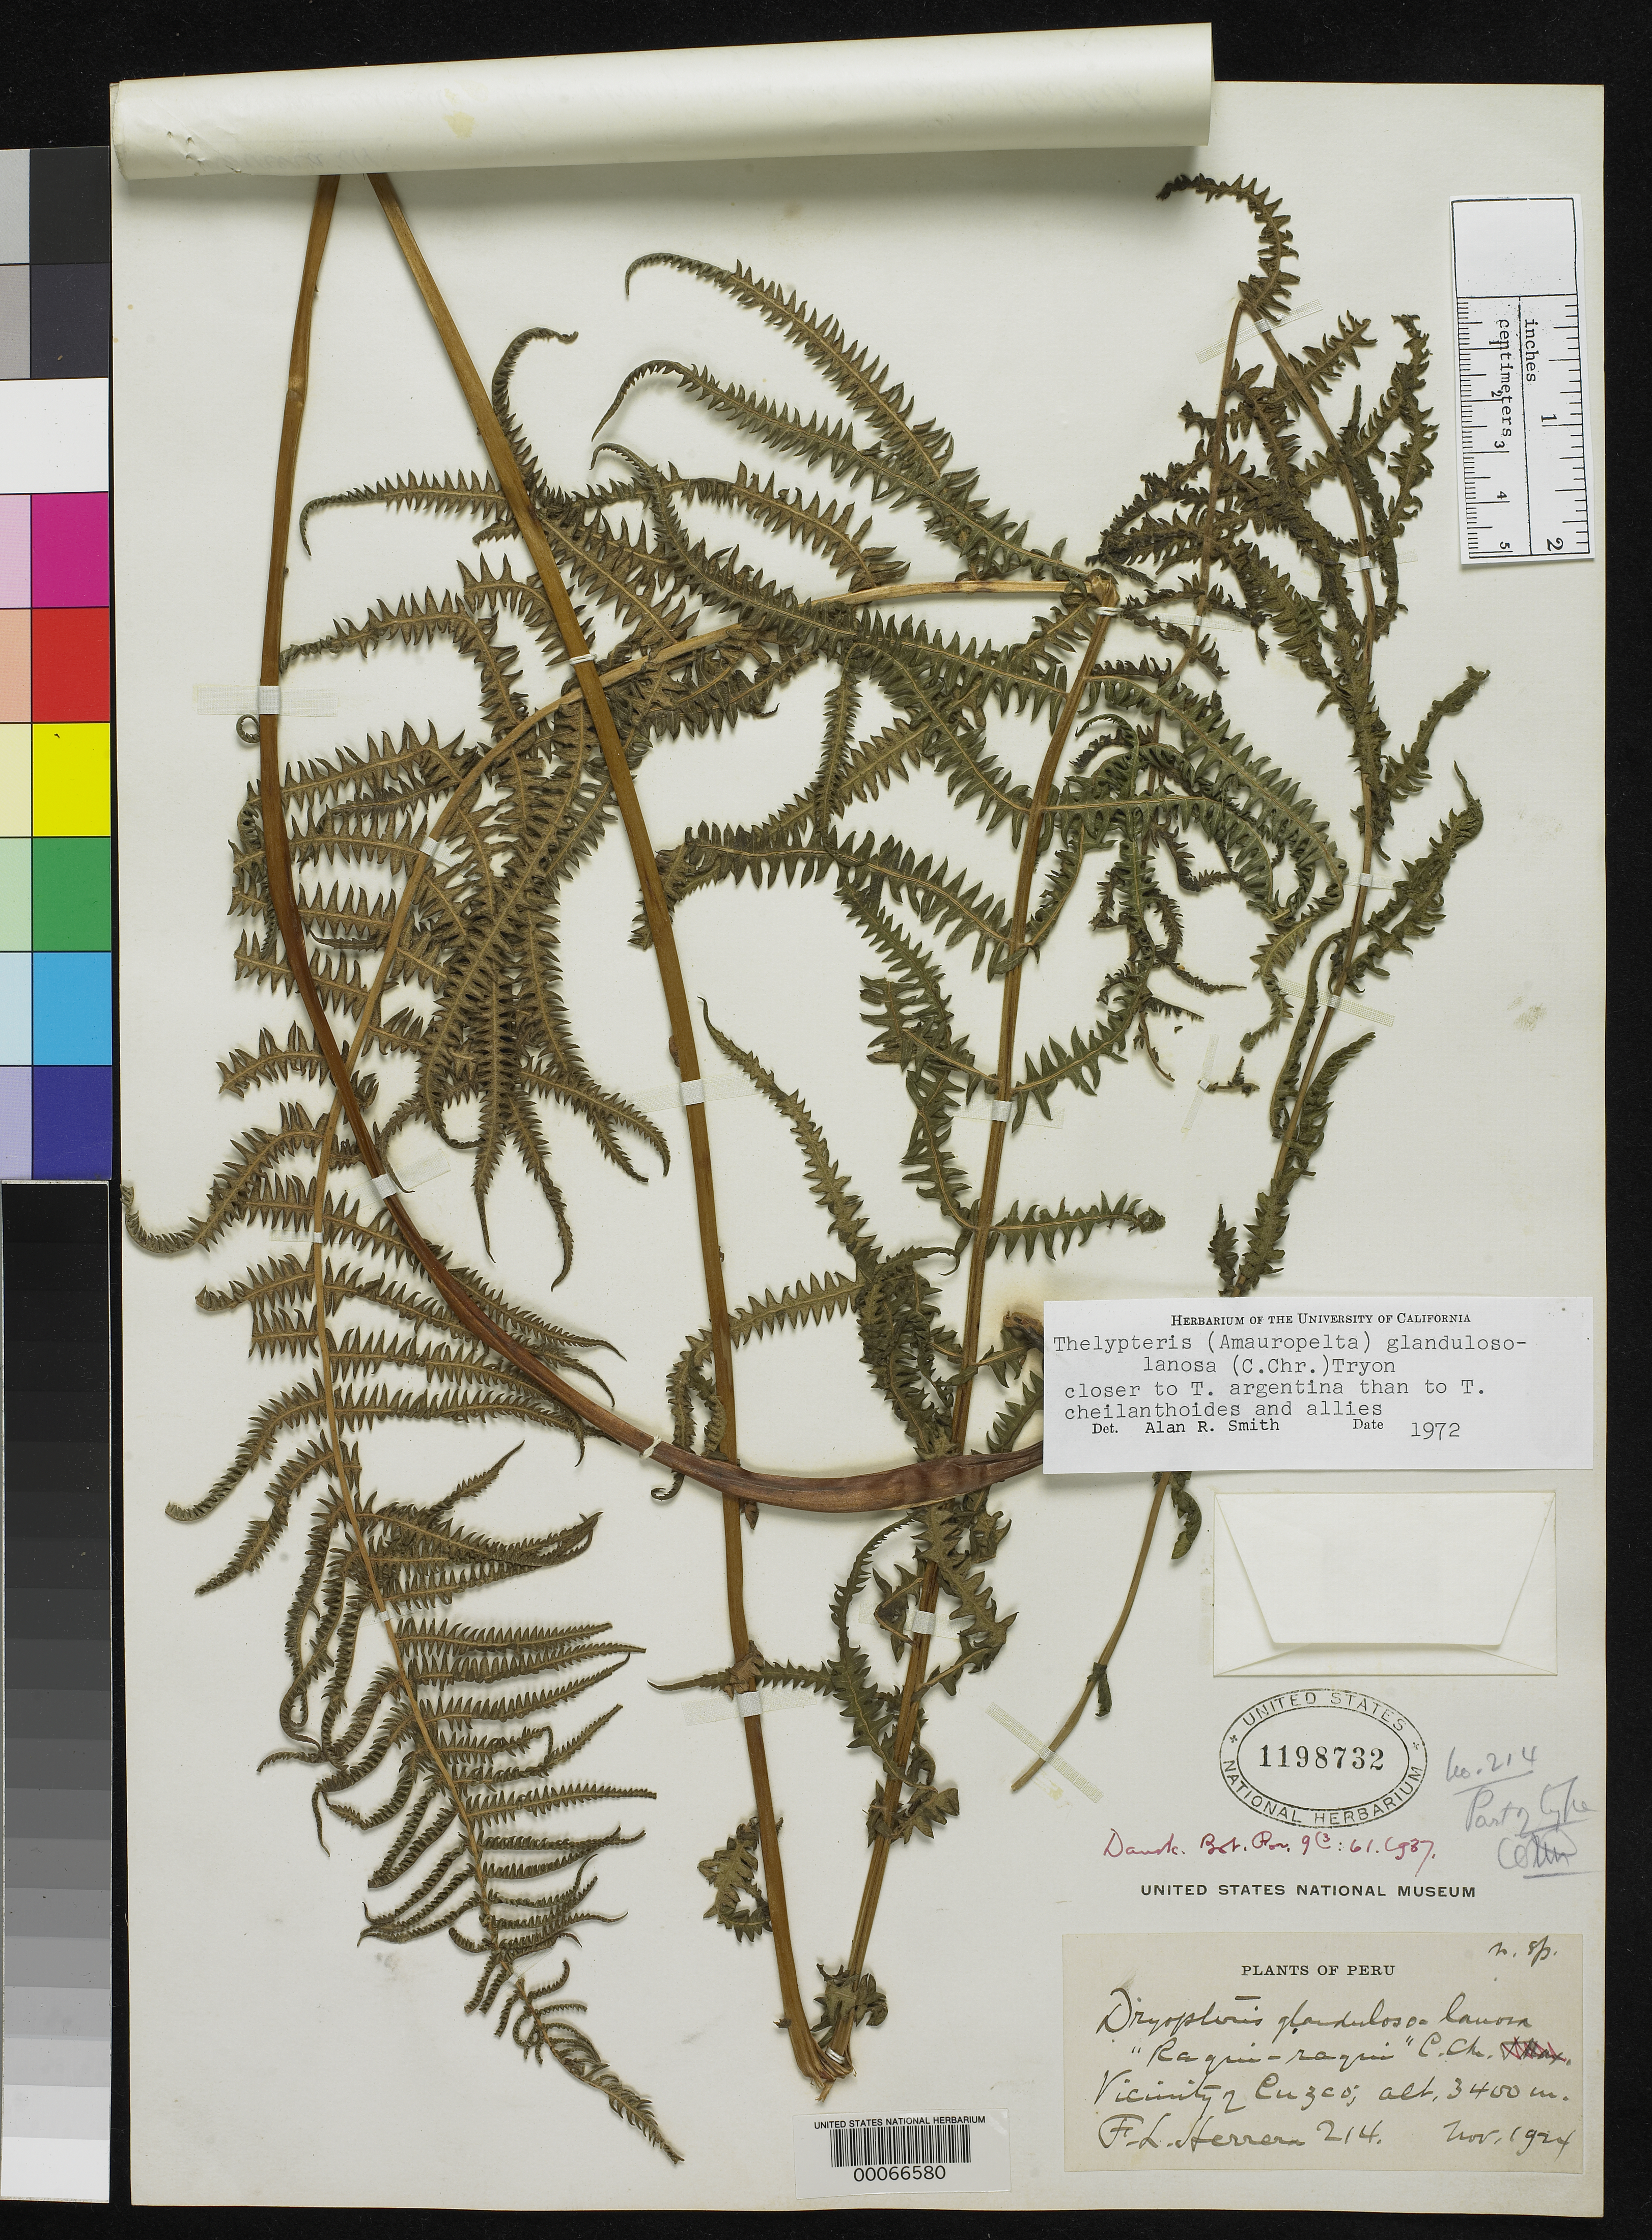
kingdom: Plantae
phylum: Tracheophyta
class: Polypodiopsida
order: Polypodiales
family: Dryopteridaceae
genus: Dryopteris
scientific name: Dryopteris glanduloso-lanosa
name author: C. Chr.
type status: Type Collection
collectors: F. L. Herrera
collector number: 214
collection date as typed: Nov 1924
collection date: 1924-11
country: Peru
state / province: Cusco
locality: vicinity of Cuzco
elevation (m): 3400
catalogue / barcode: US 1198732